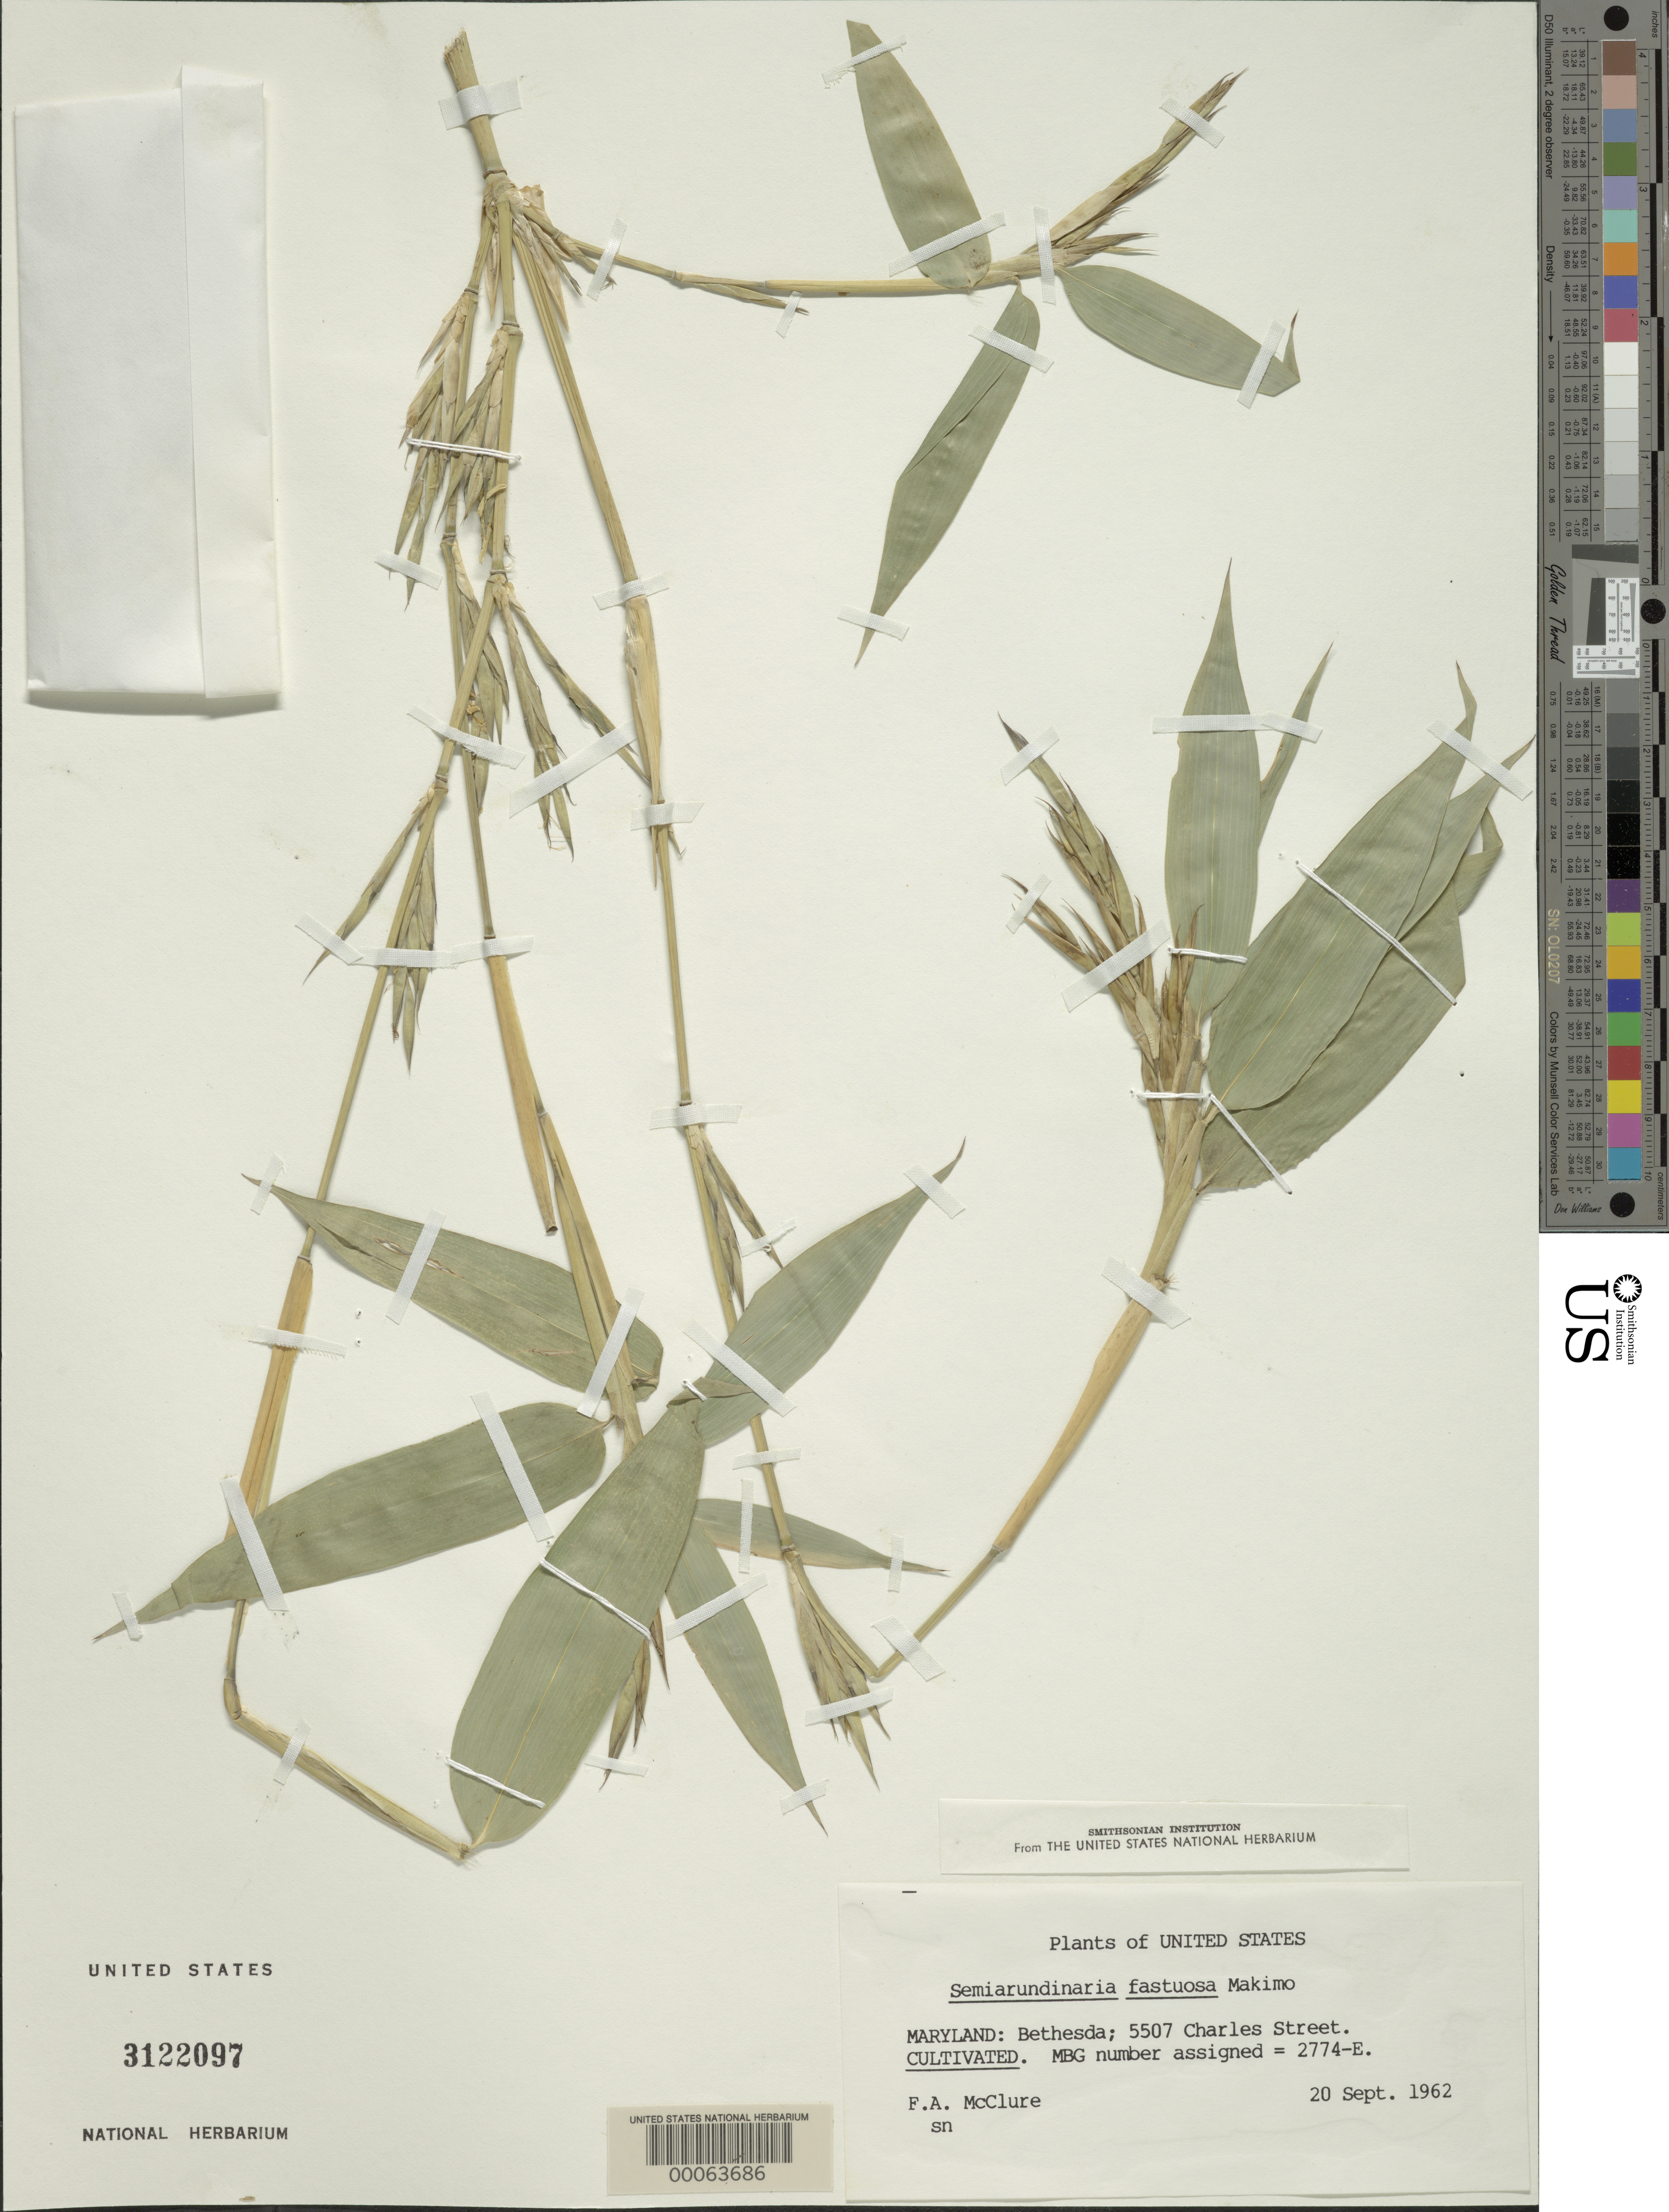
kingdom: Plantae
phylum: Tracheophyta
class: Liliopsida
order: Poales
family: Poaceae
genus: Semiarundinaria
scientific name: Semiarundinaria fastuosa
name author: Makino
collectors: F. A. McClure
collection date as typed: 20 Sep 1962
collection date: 1962-09-20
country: United States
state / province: Maryland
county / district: Montgomery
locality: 5507 Charles Street, Bethesda (McClure's garden)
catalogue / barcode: US 3122097